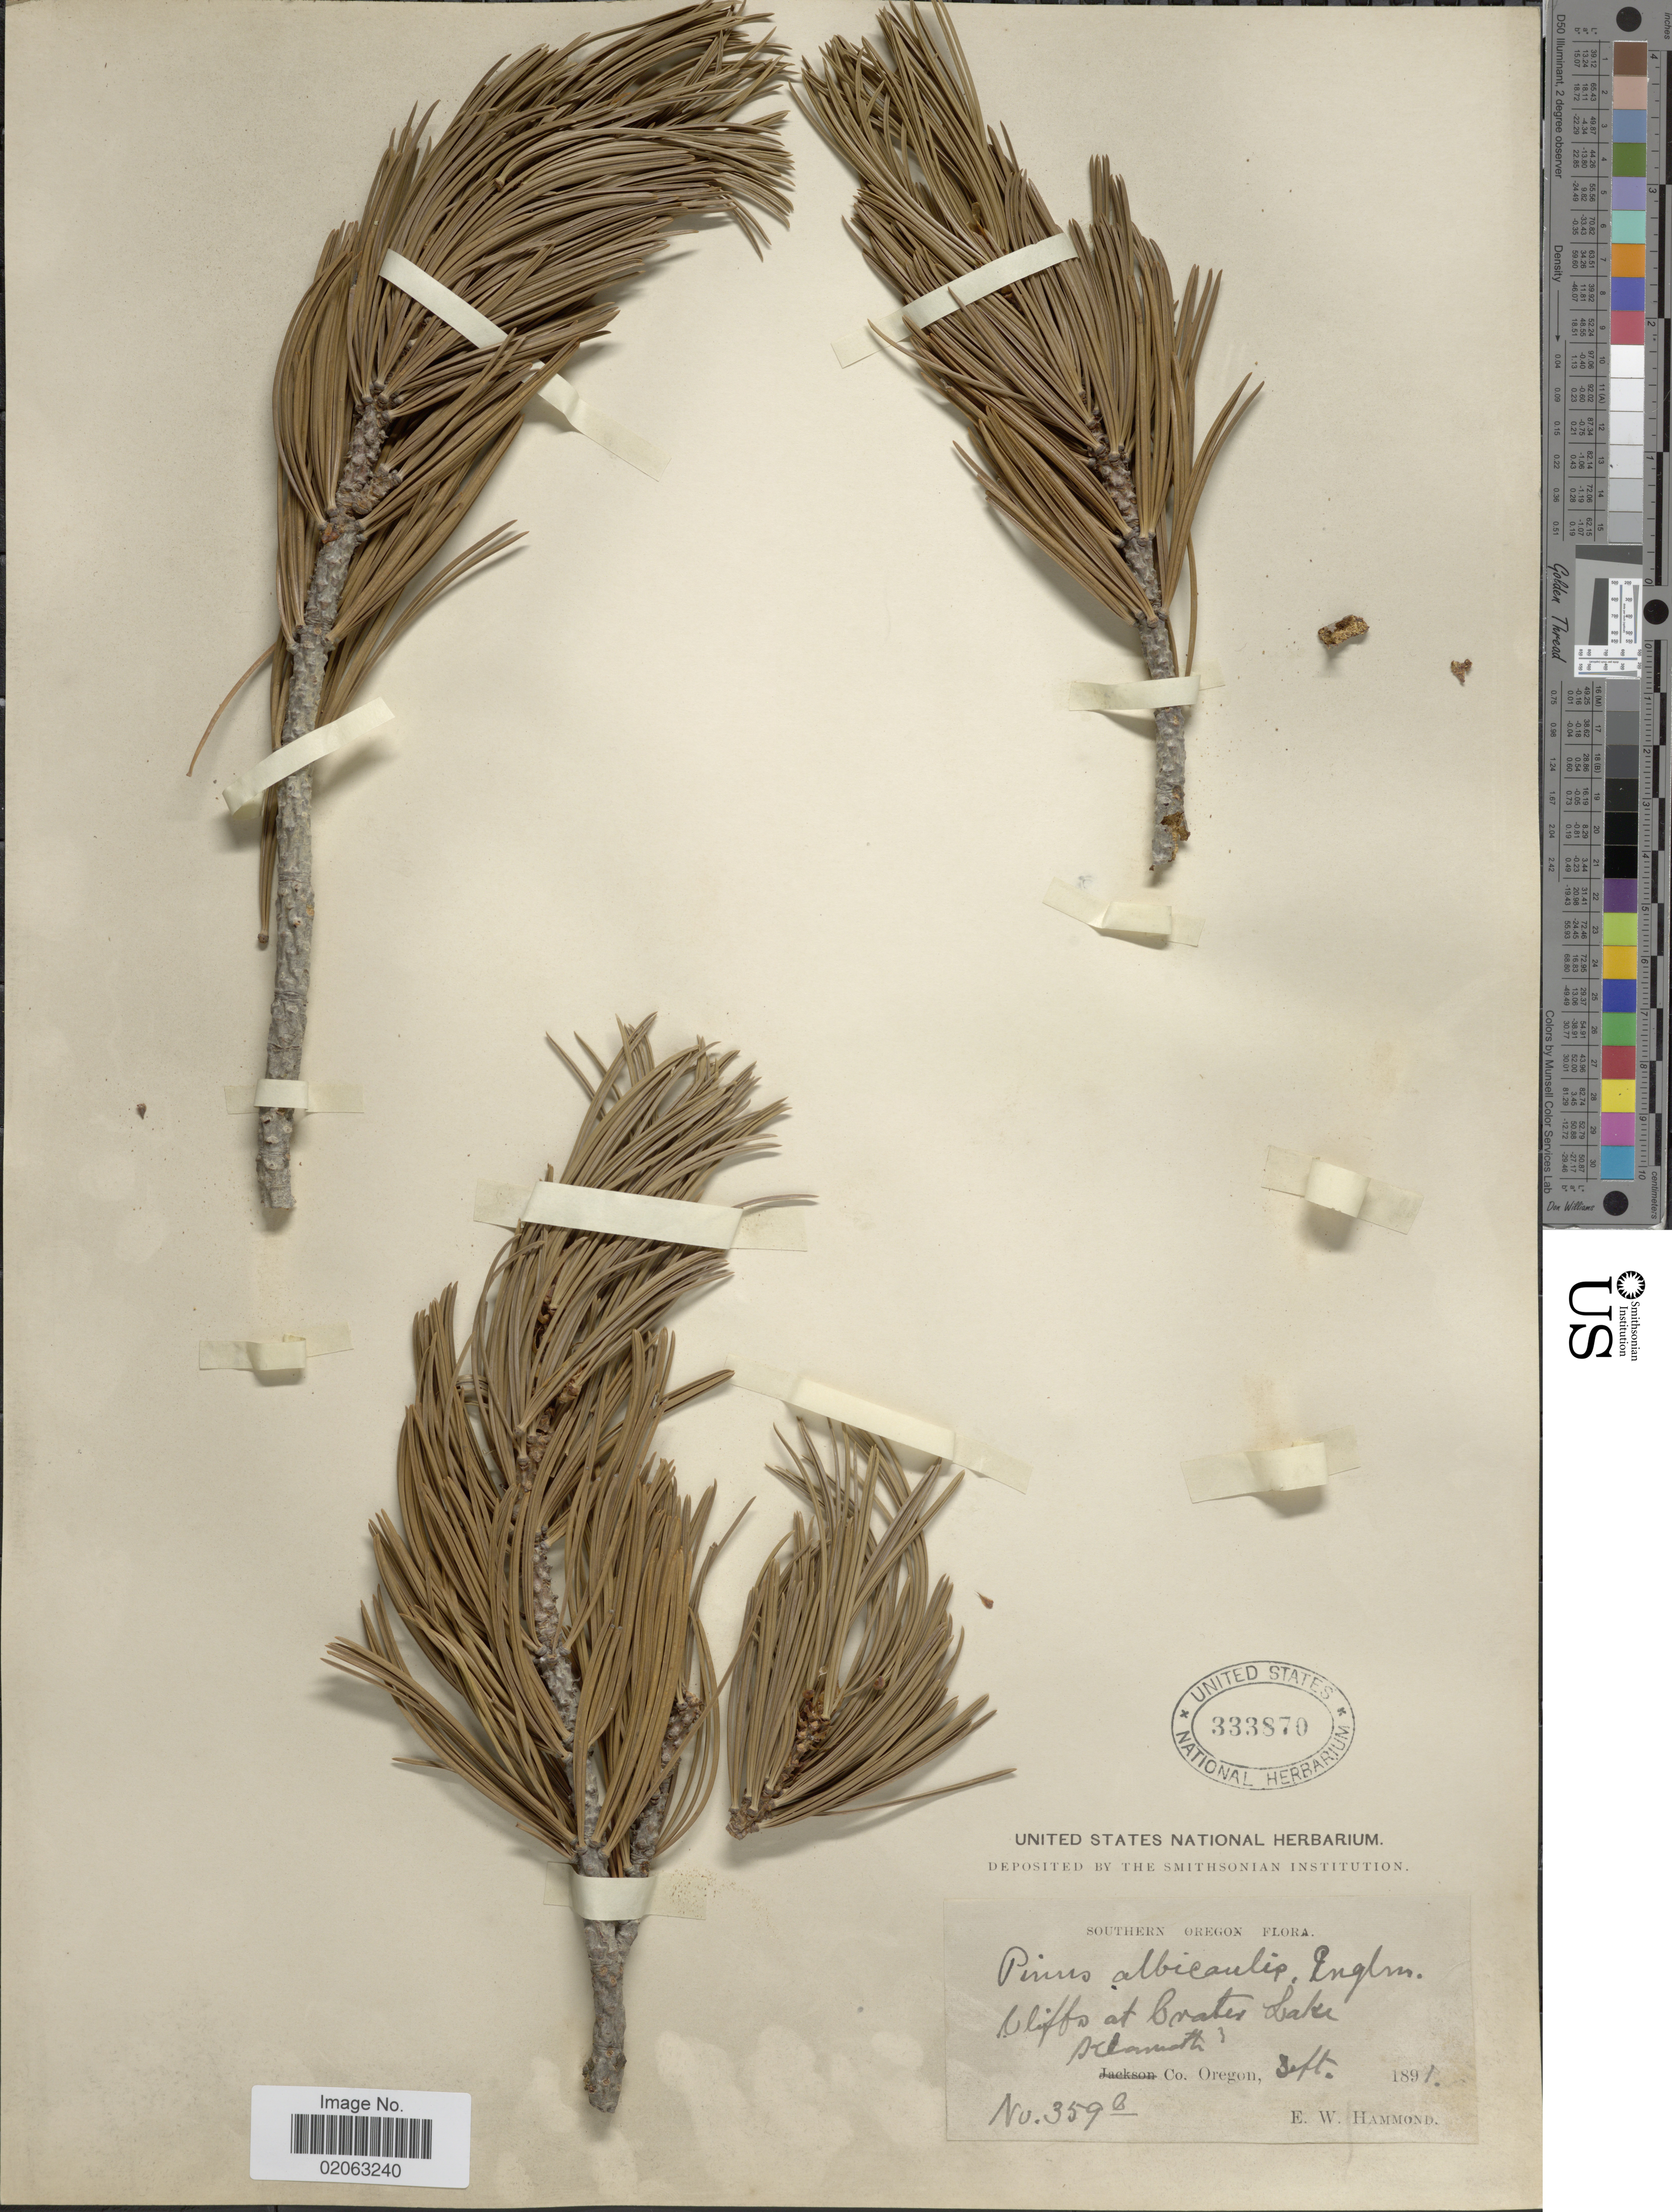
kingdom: Plantae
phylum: Tracheophyta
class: Pinopsida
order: Pinales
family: Pinaceae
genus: Pinus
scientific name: Pinus albicaulis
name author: Engelm.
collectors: E. Hammond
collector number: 359c*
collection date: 1891-09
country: United States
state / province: Oregon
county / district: Klamath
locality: Southern Oregon, Cliffs at Crater Lake, Klamath Co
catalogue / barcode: US 333870